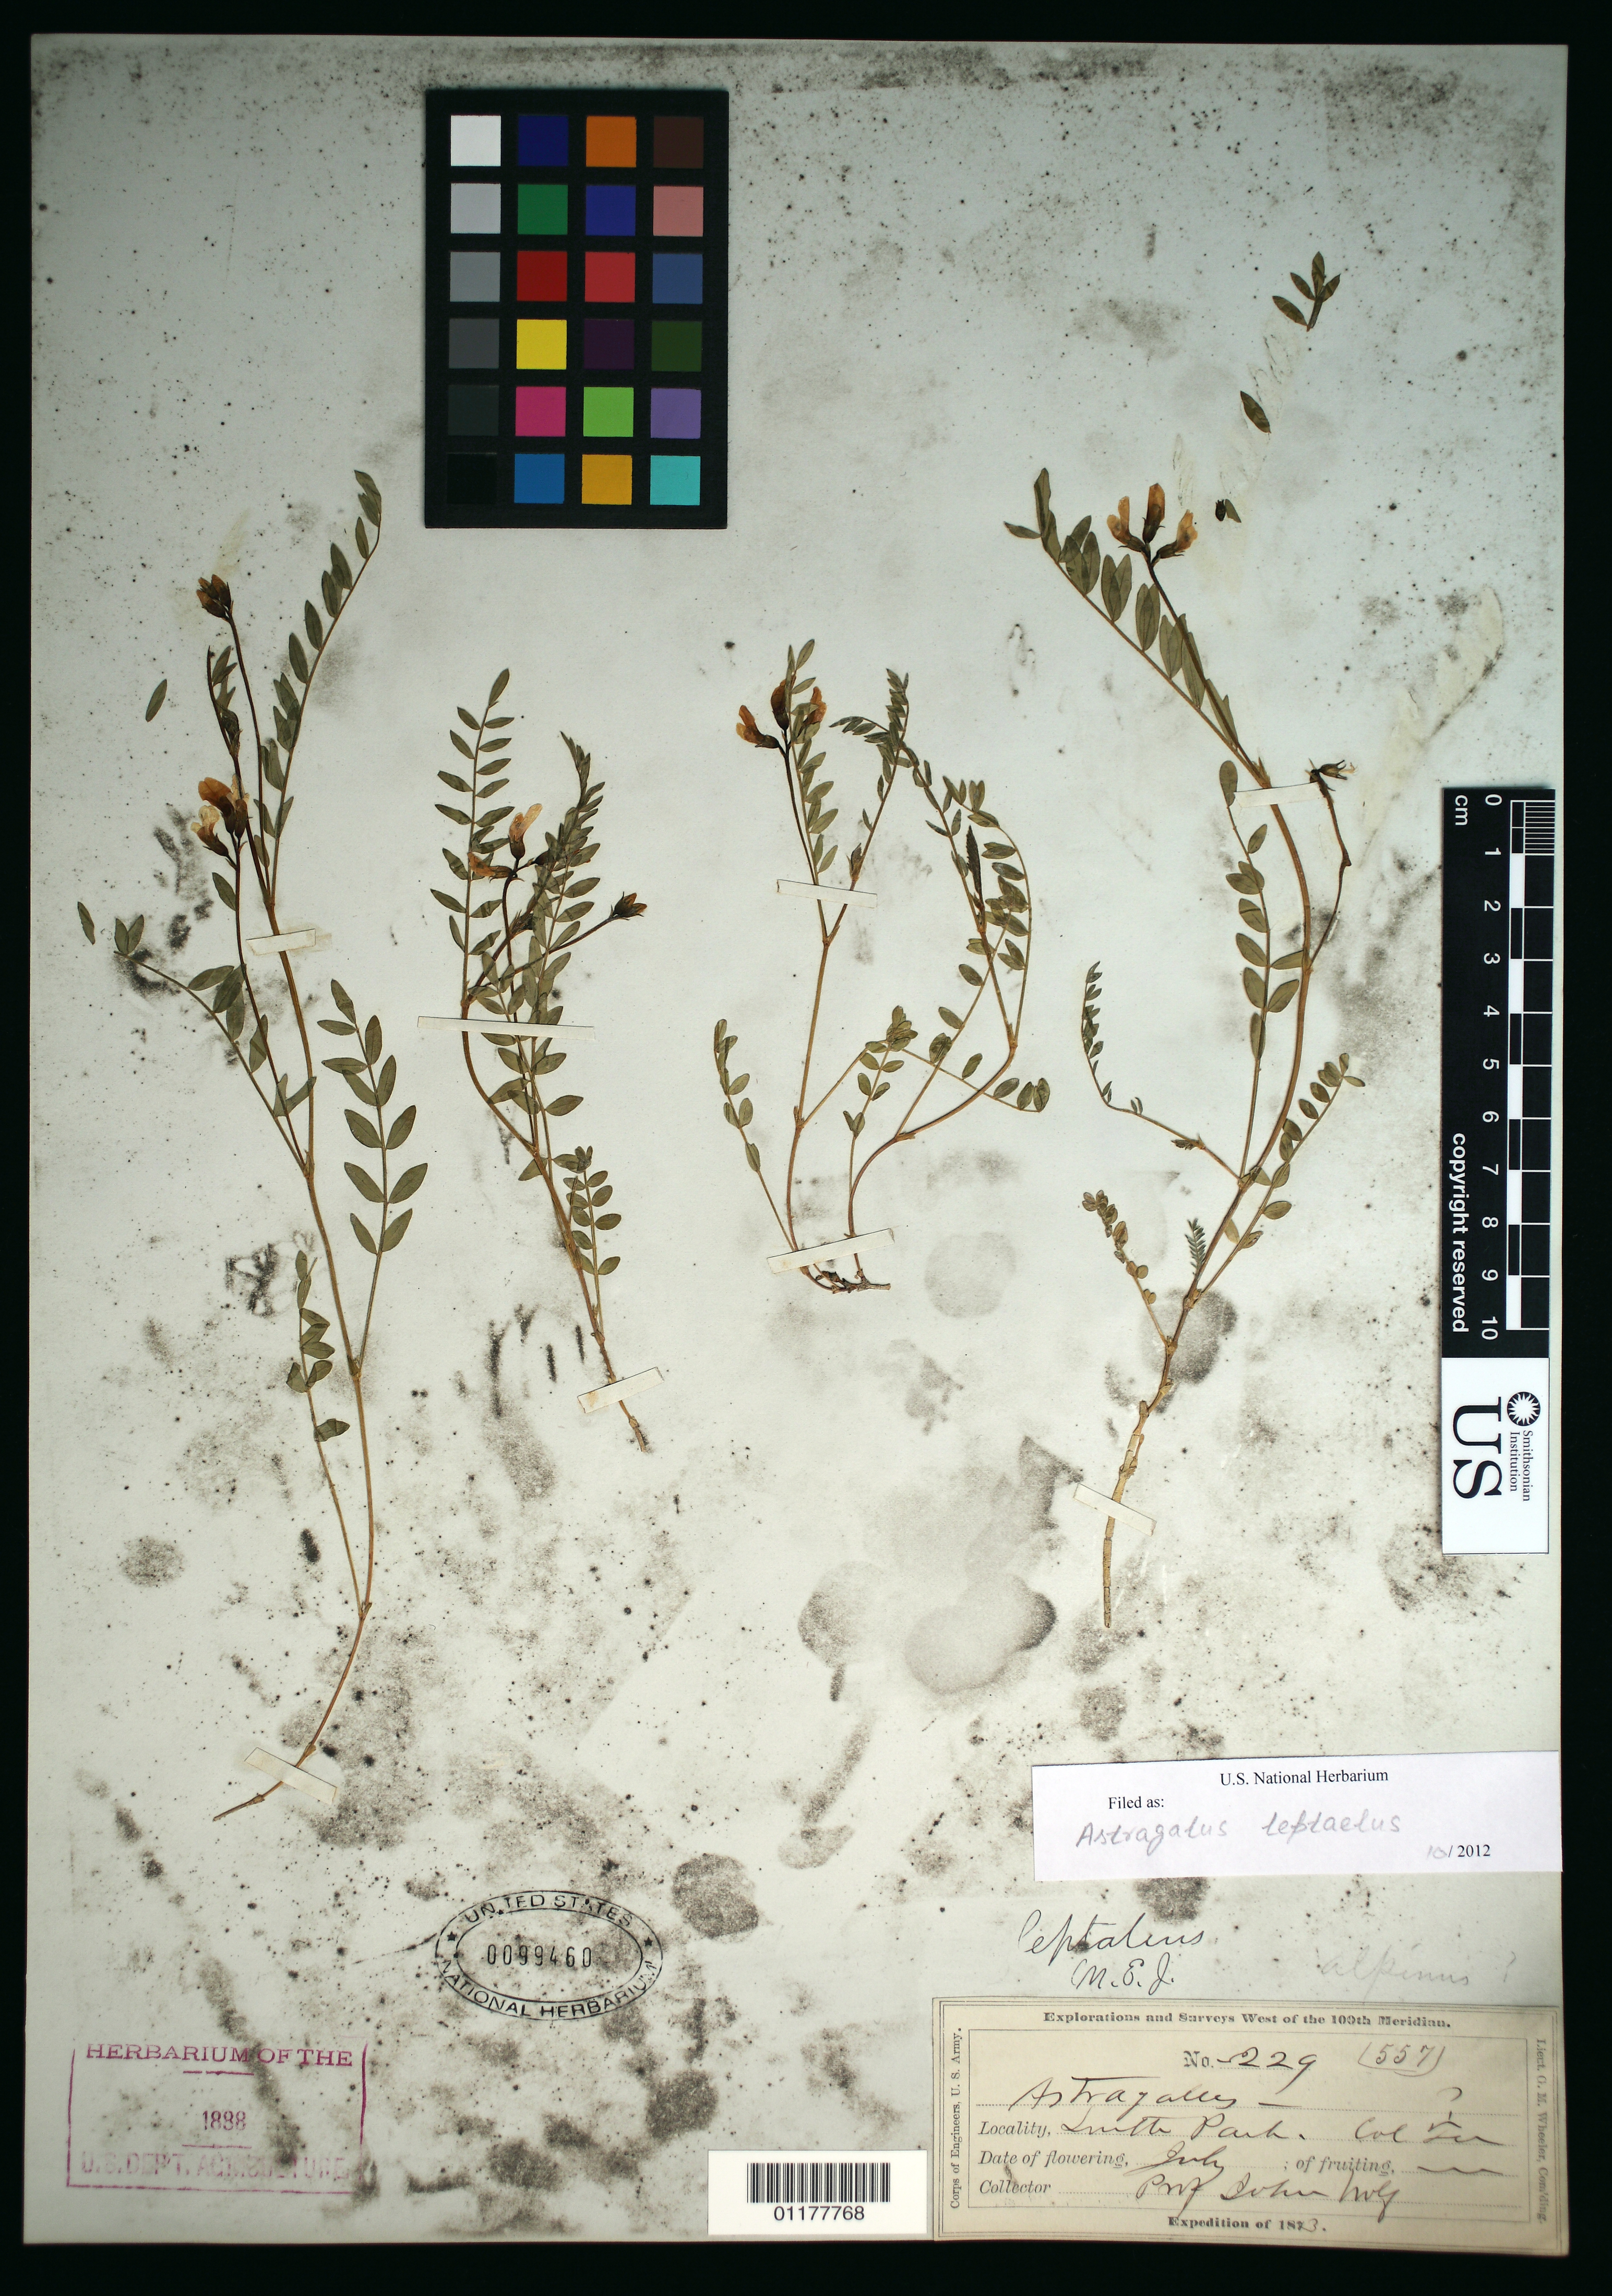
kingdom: Plantae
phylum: Tracheophyta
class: Magnoliopsida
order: Fabales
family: Fabaceae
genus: Astragalus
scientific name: Astragalus leptaleus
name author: A. Gray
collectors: J. Wolf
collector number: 229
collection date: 1873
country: United States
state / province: Colorado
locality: South Park, Col Ter.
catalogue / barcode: US 99460